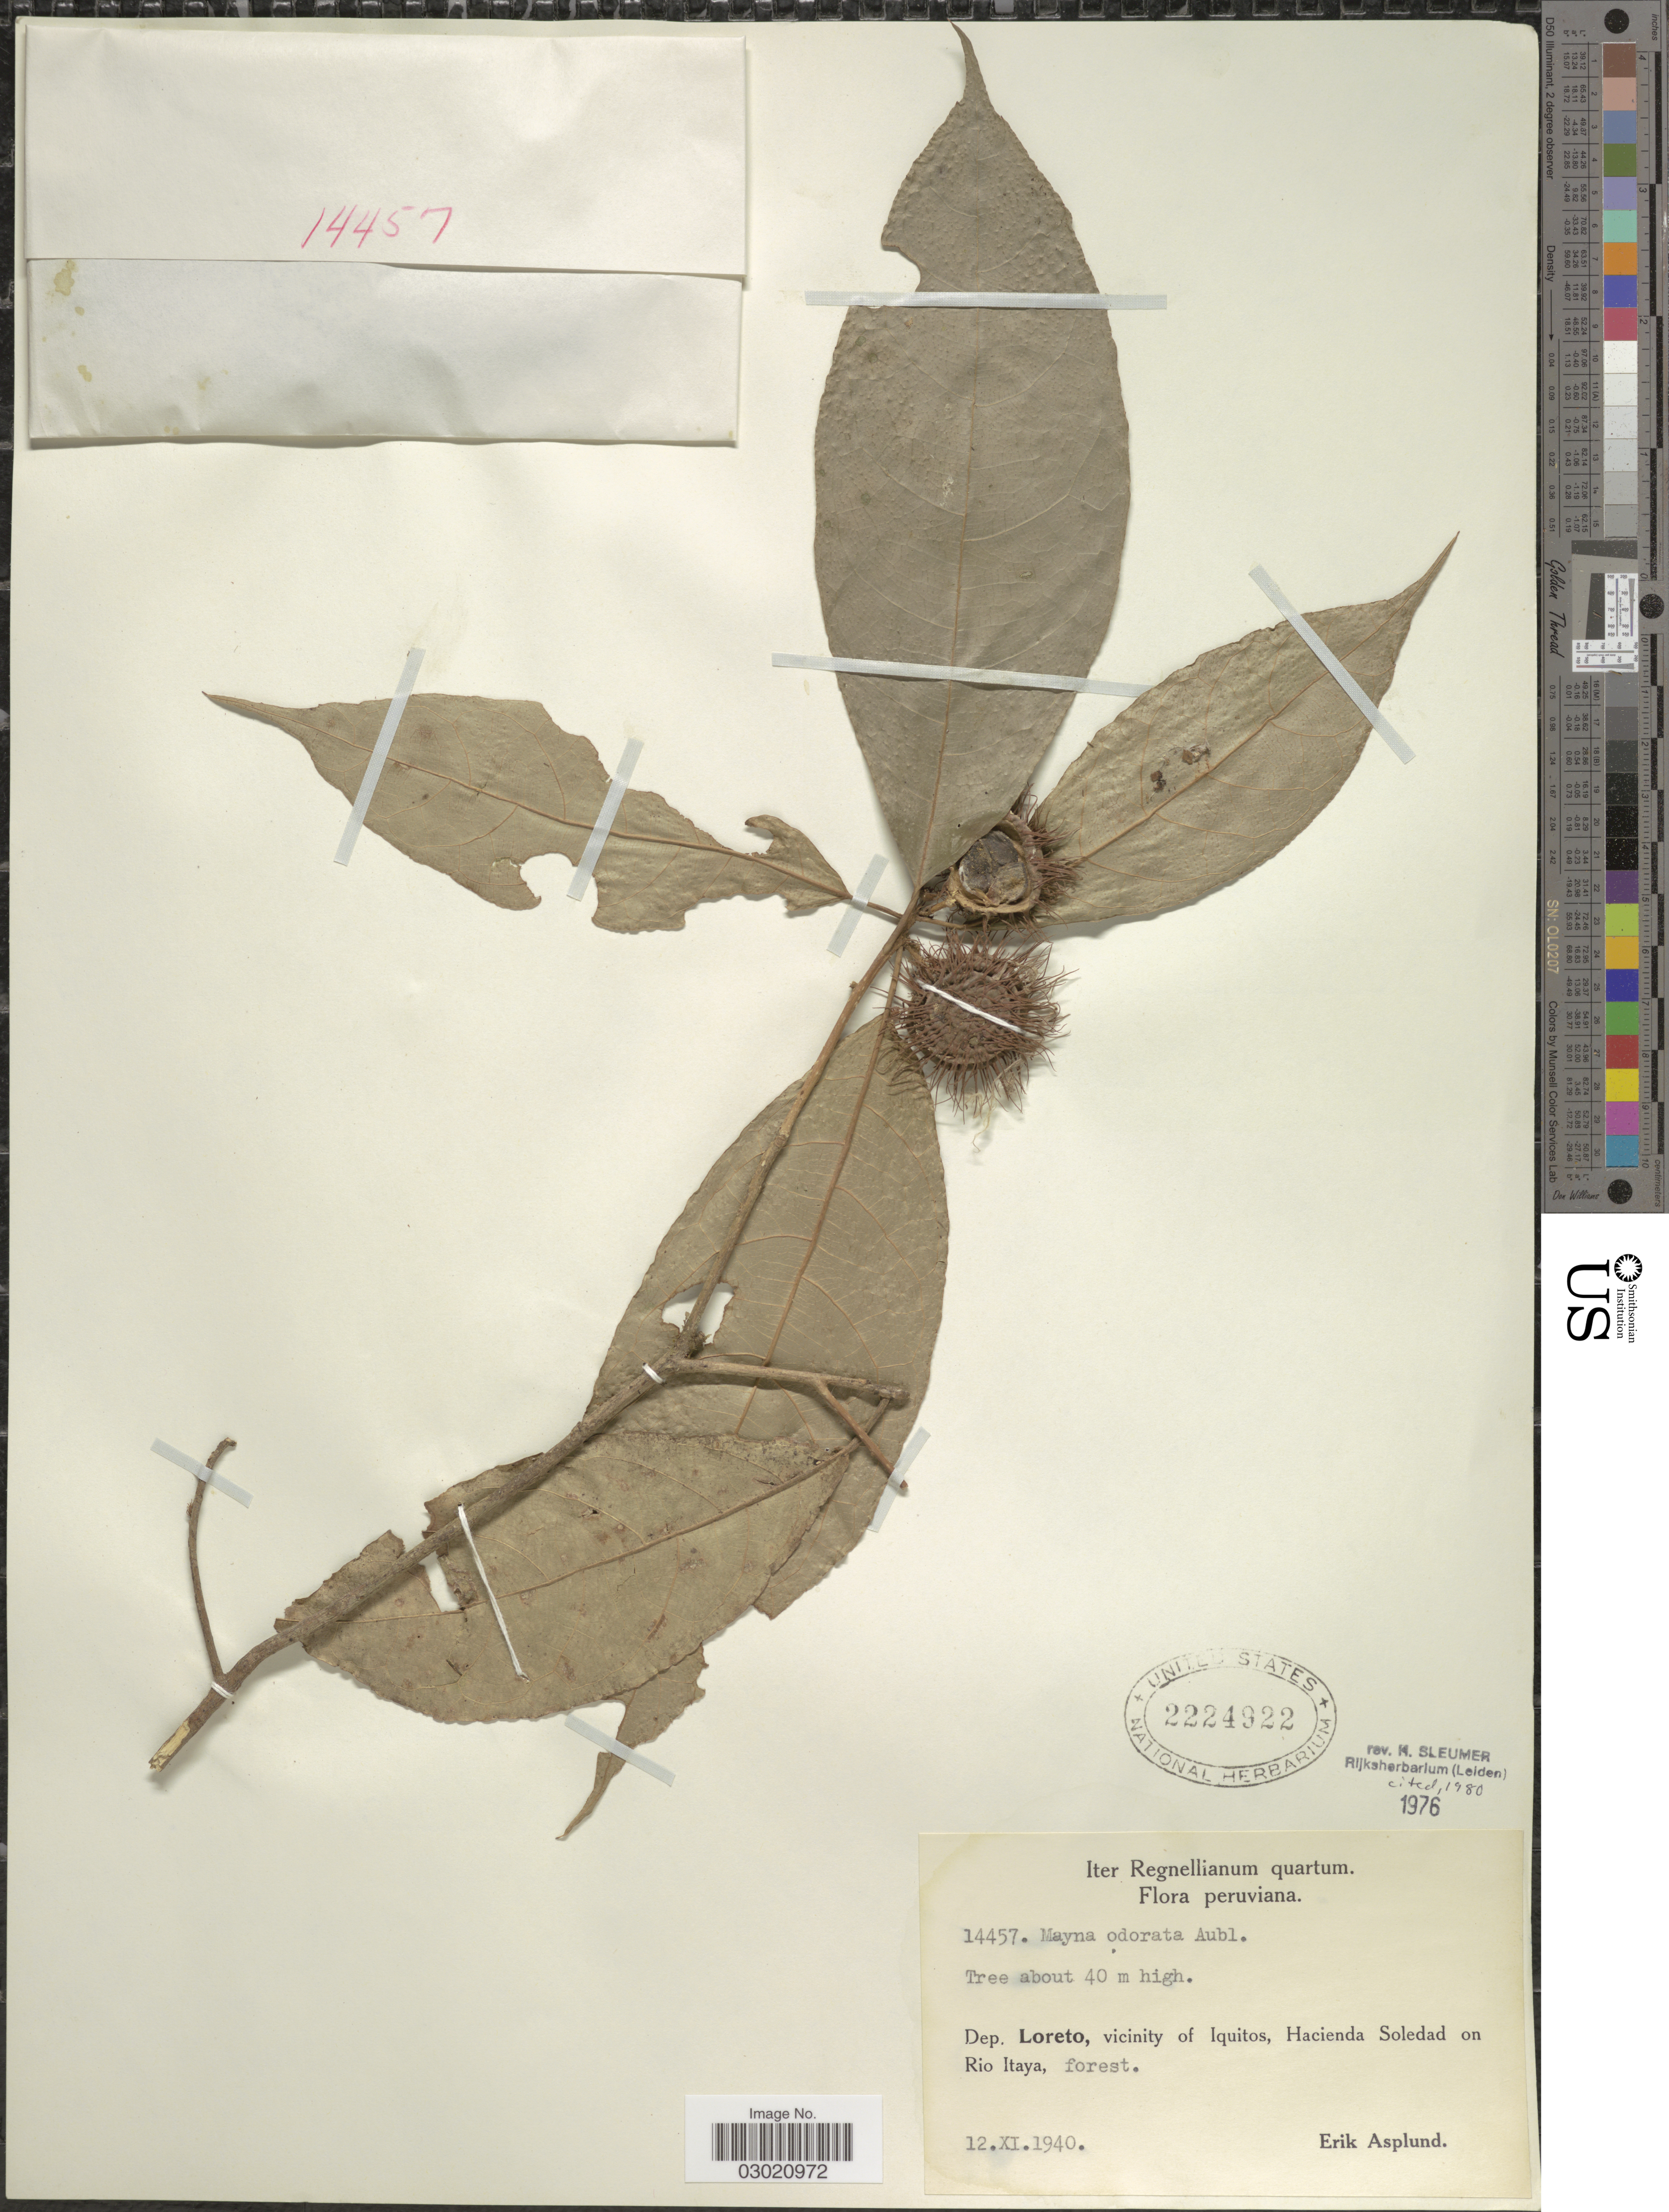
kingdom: Plantae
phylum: Tracheophyta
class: Magnoliopsida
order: Malpighiales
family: Achariaceae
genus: Mayna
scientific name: Mayna odorata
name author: Aubl.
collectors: E. Asplund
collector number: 14457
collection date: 1940-11-12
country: Peru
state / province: Loreto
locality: Dep. Loreto, vicinity of Iquitos, Hacienda Soledad on Rio Itaya.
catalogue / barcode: US 2224922